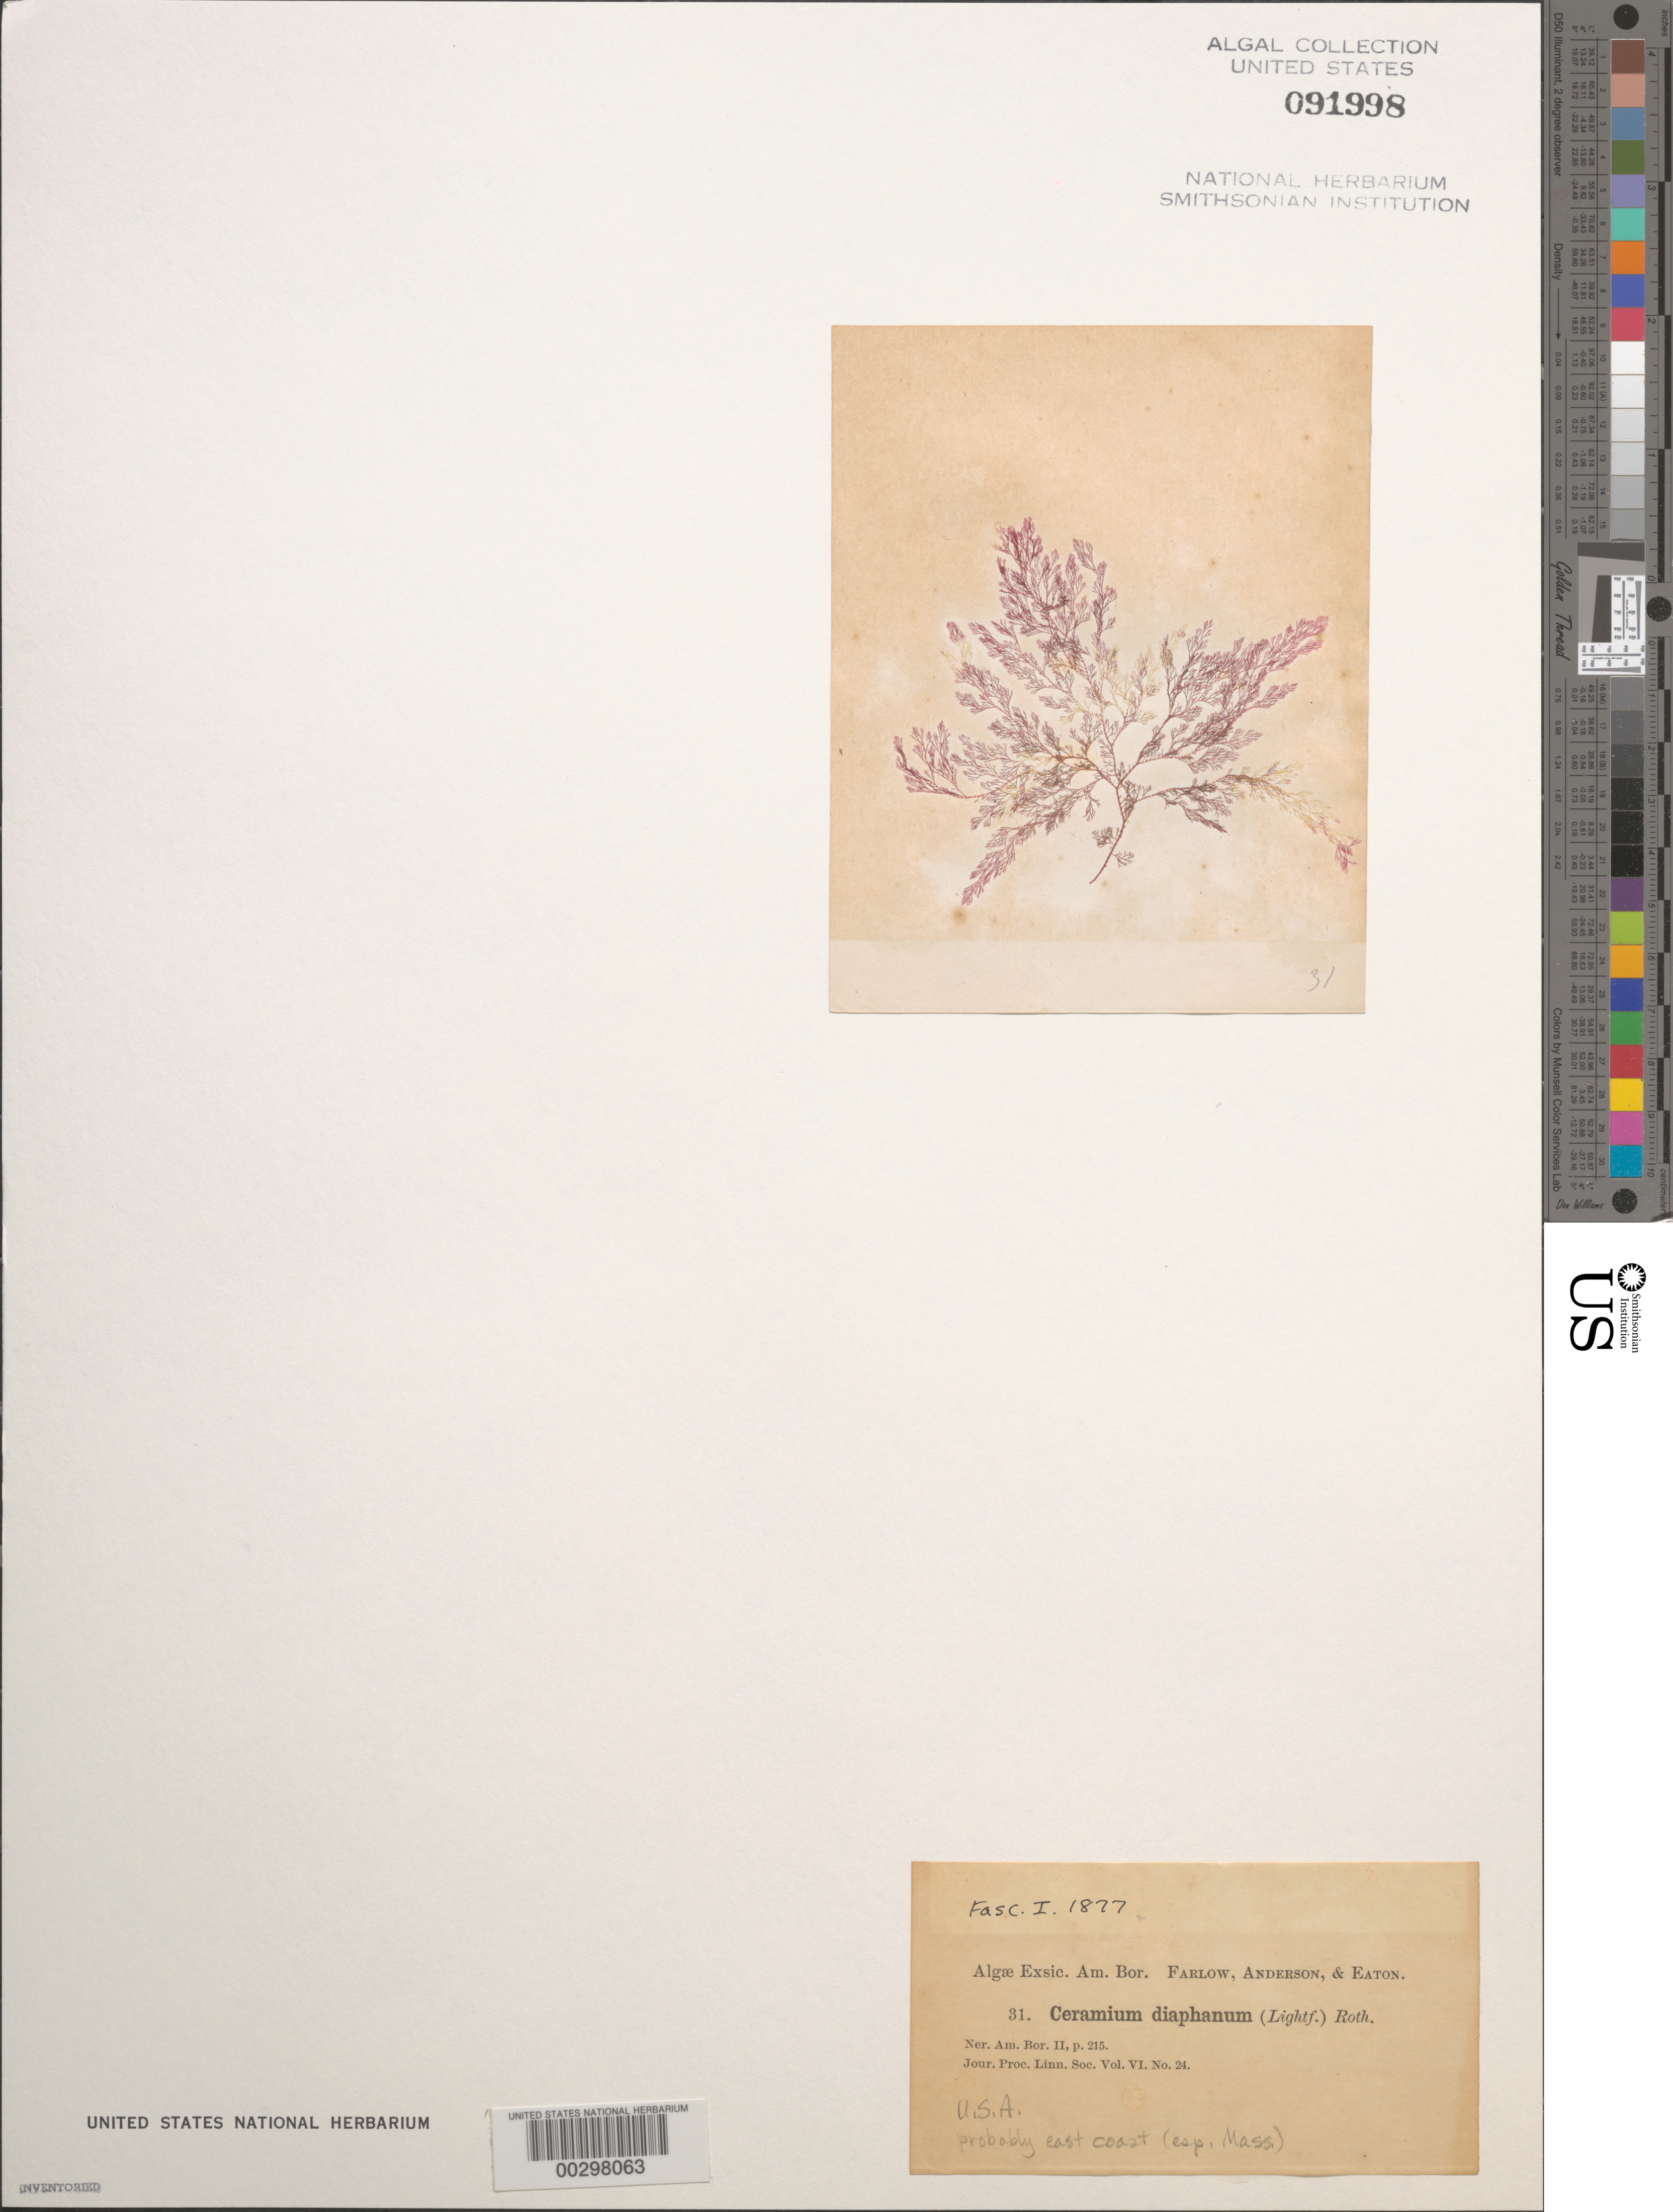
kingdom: Plantae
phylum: Rhodophyta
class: Florideophyceae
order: Ceramiales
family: Ceramiaceae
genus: Ceramium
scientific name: Ceramium diaphanum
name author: (Lightf.) Roth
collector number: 31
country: United States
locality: Probably east coast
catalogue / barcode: US 91998